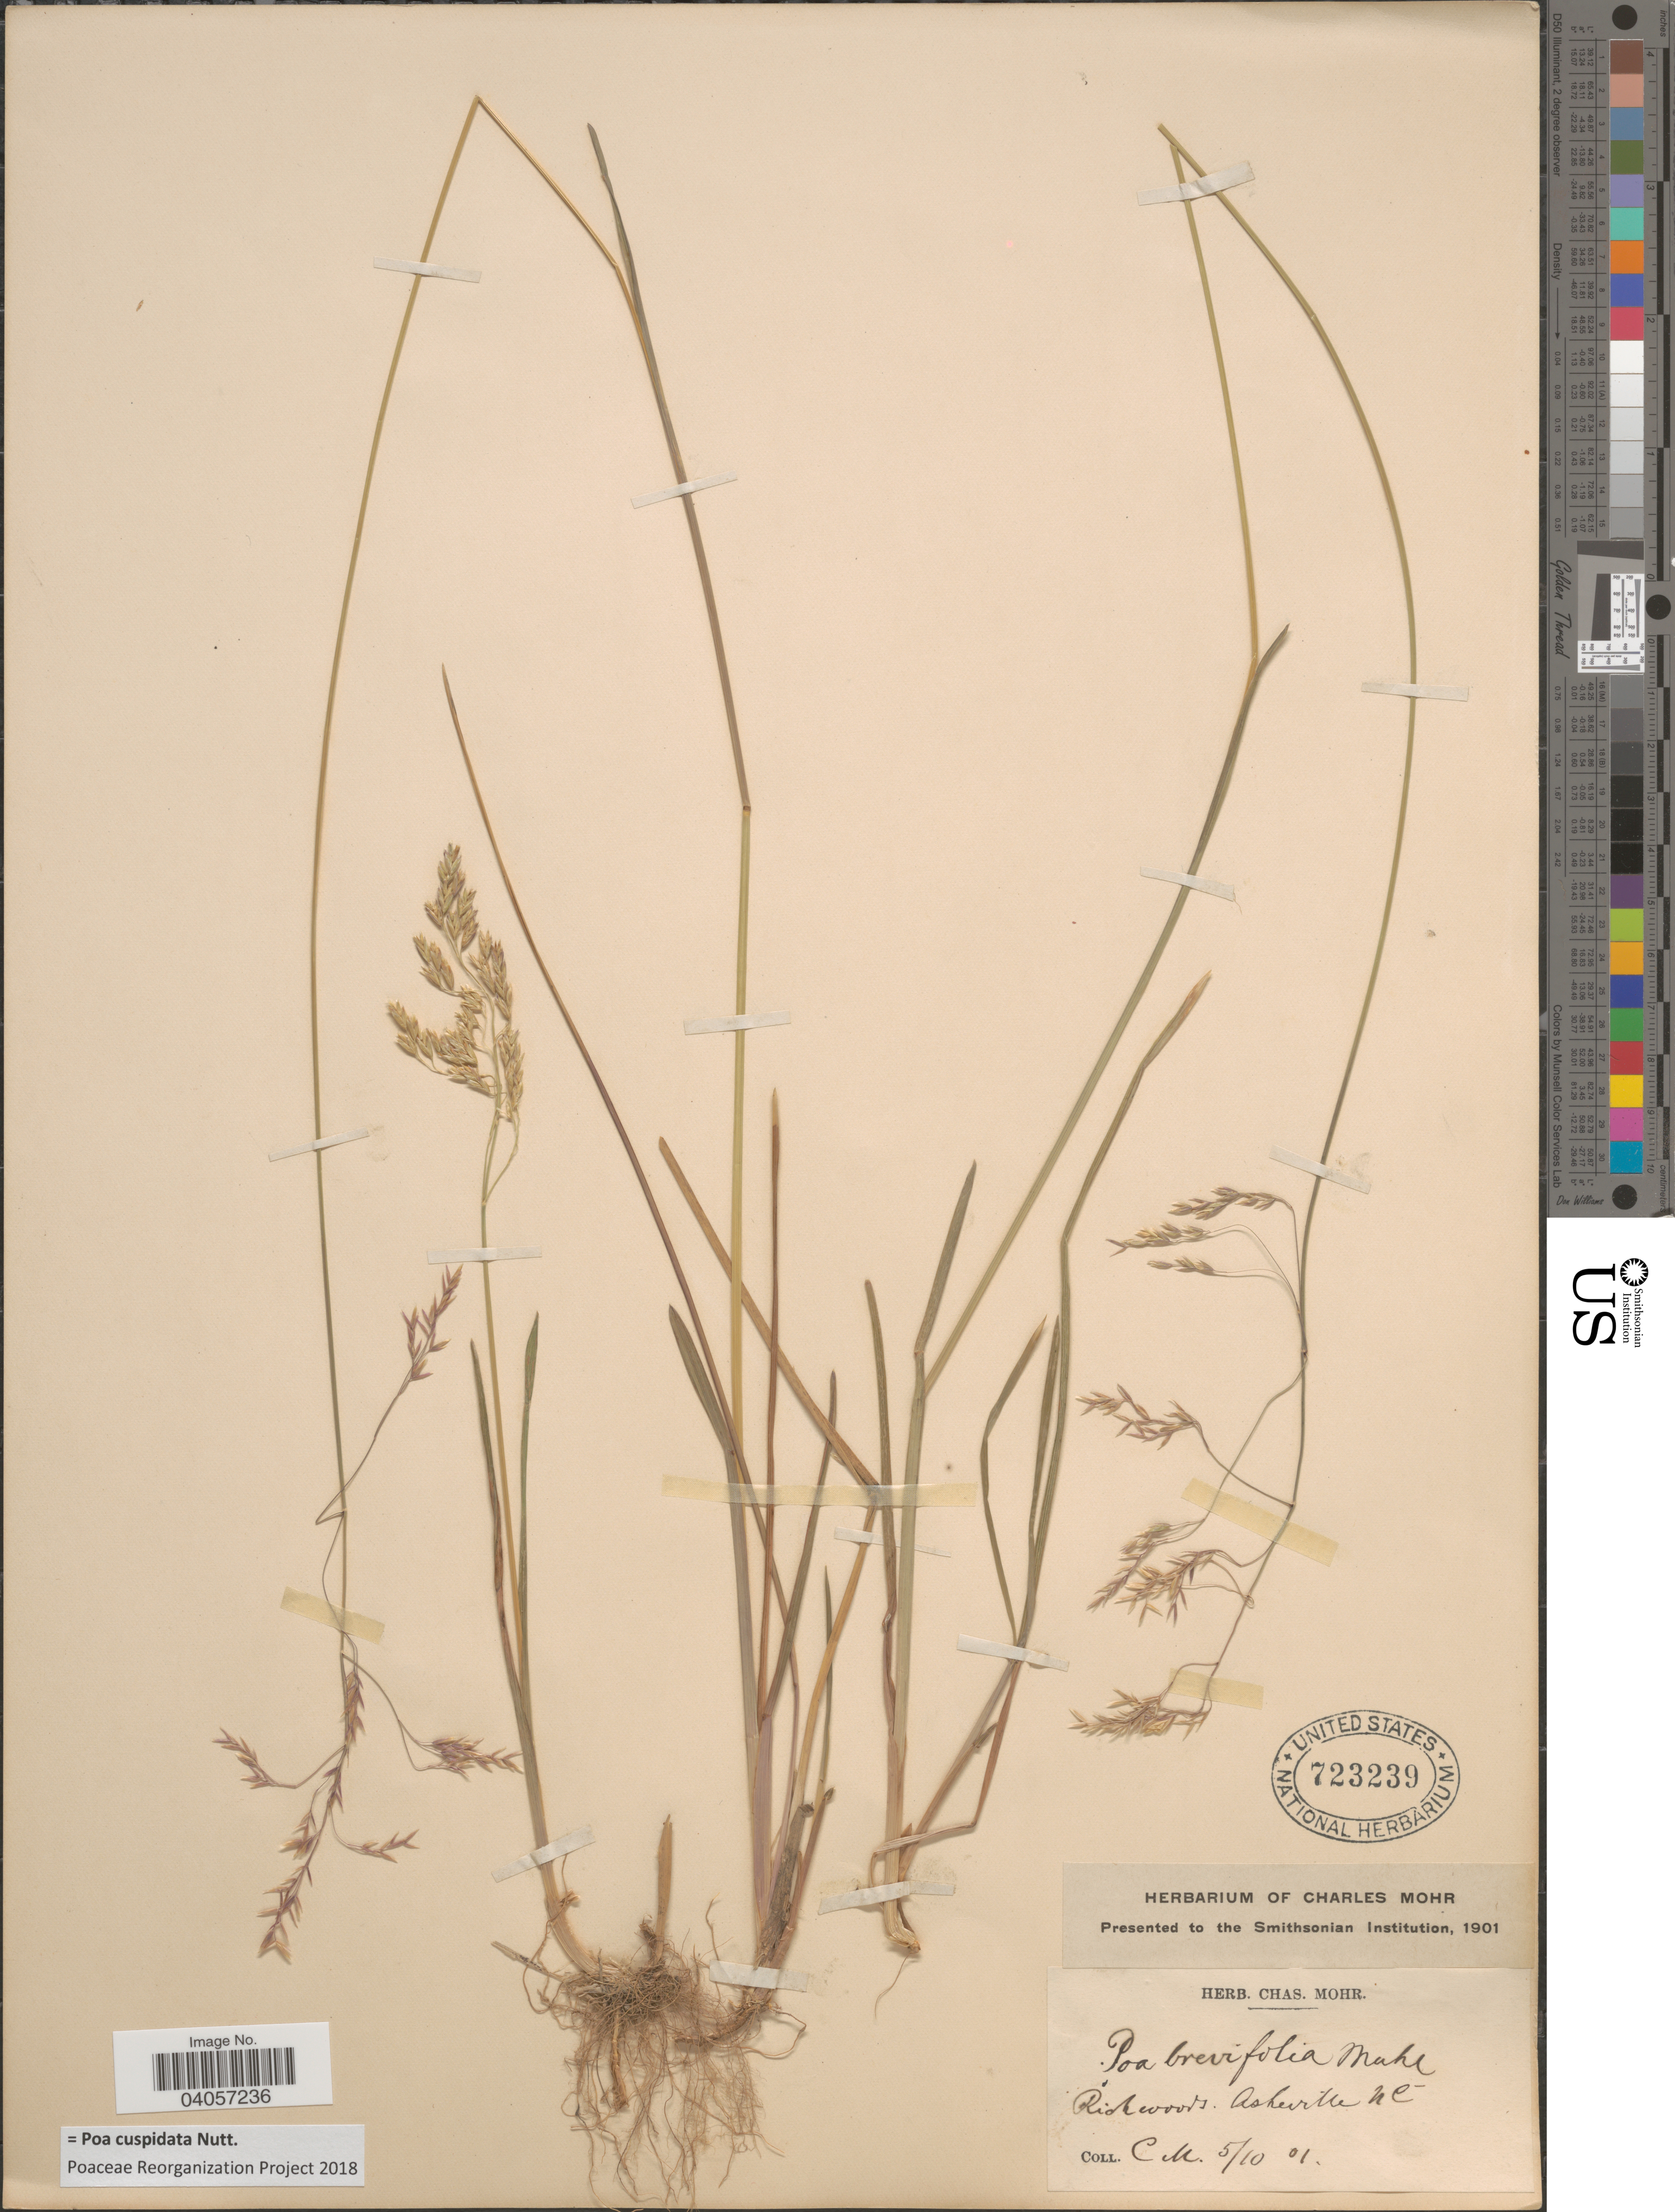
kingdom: Plantae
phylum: Tracheophyta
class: Liliopsida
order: Poales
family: Poaceae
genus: Poa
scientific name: Poa cuspidata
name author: Nutt.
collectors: Mohr, C. T. (herbarium)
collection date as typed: Transcribed d/m/y: 5/10/1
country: United States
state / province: North Carolina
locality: Asherville.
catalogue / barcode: US 723239